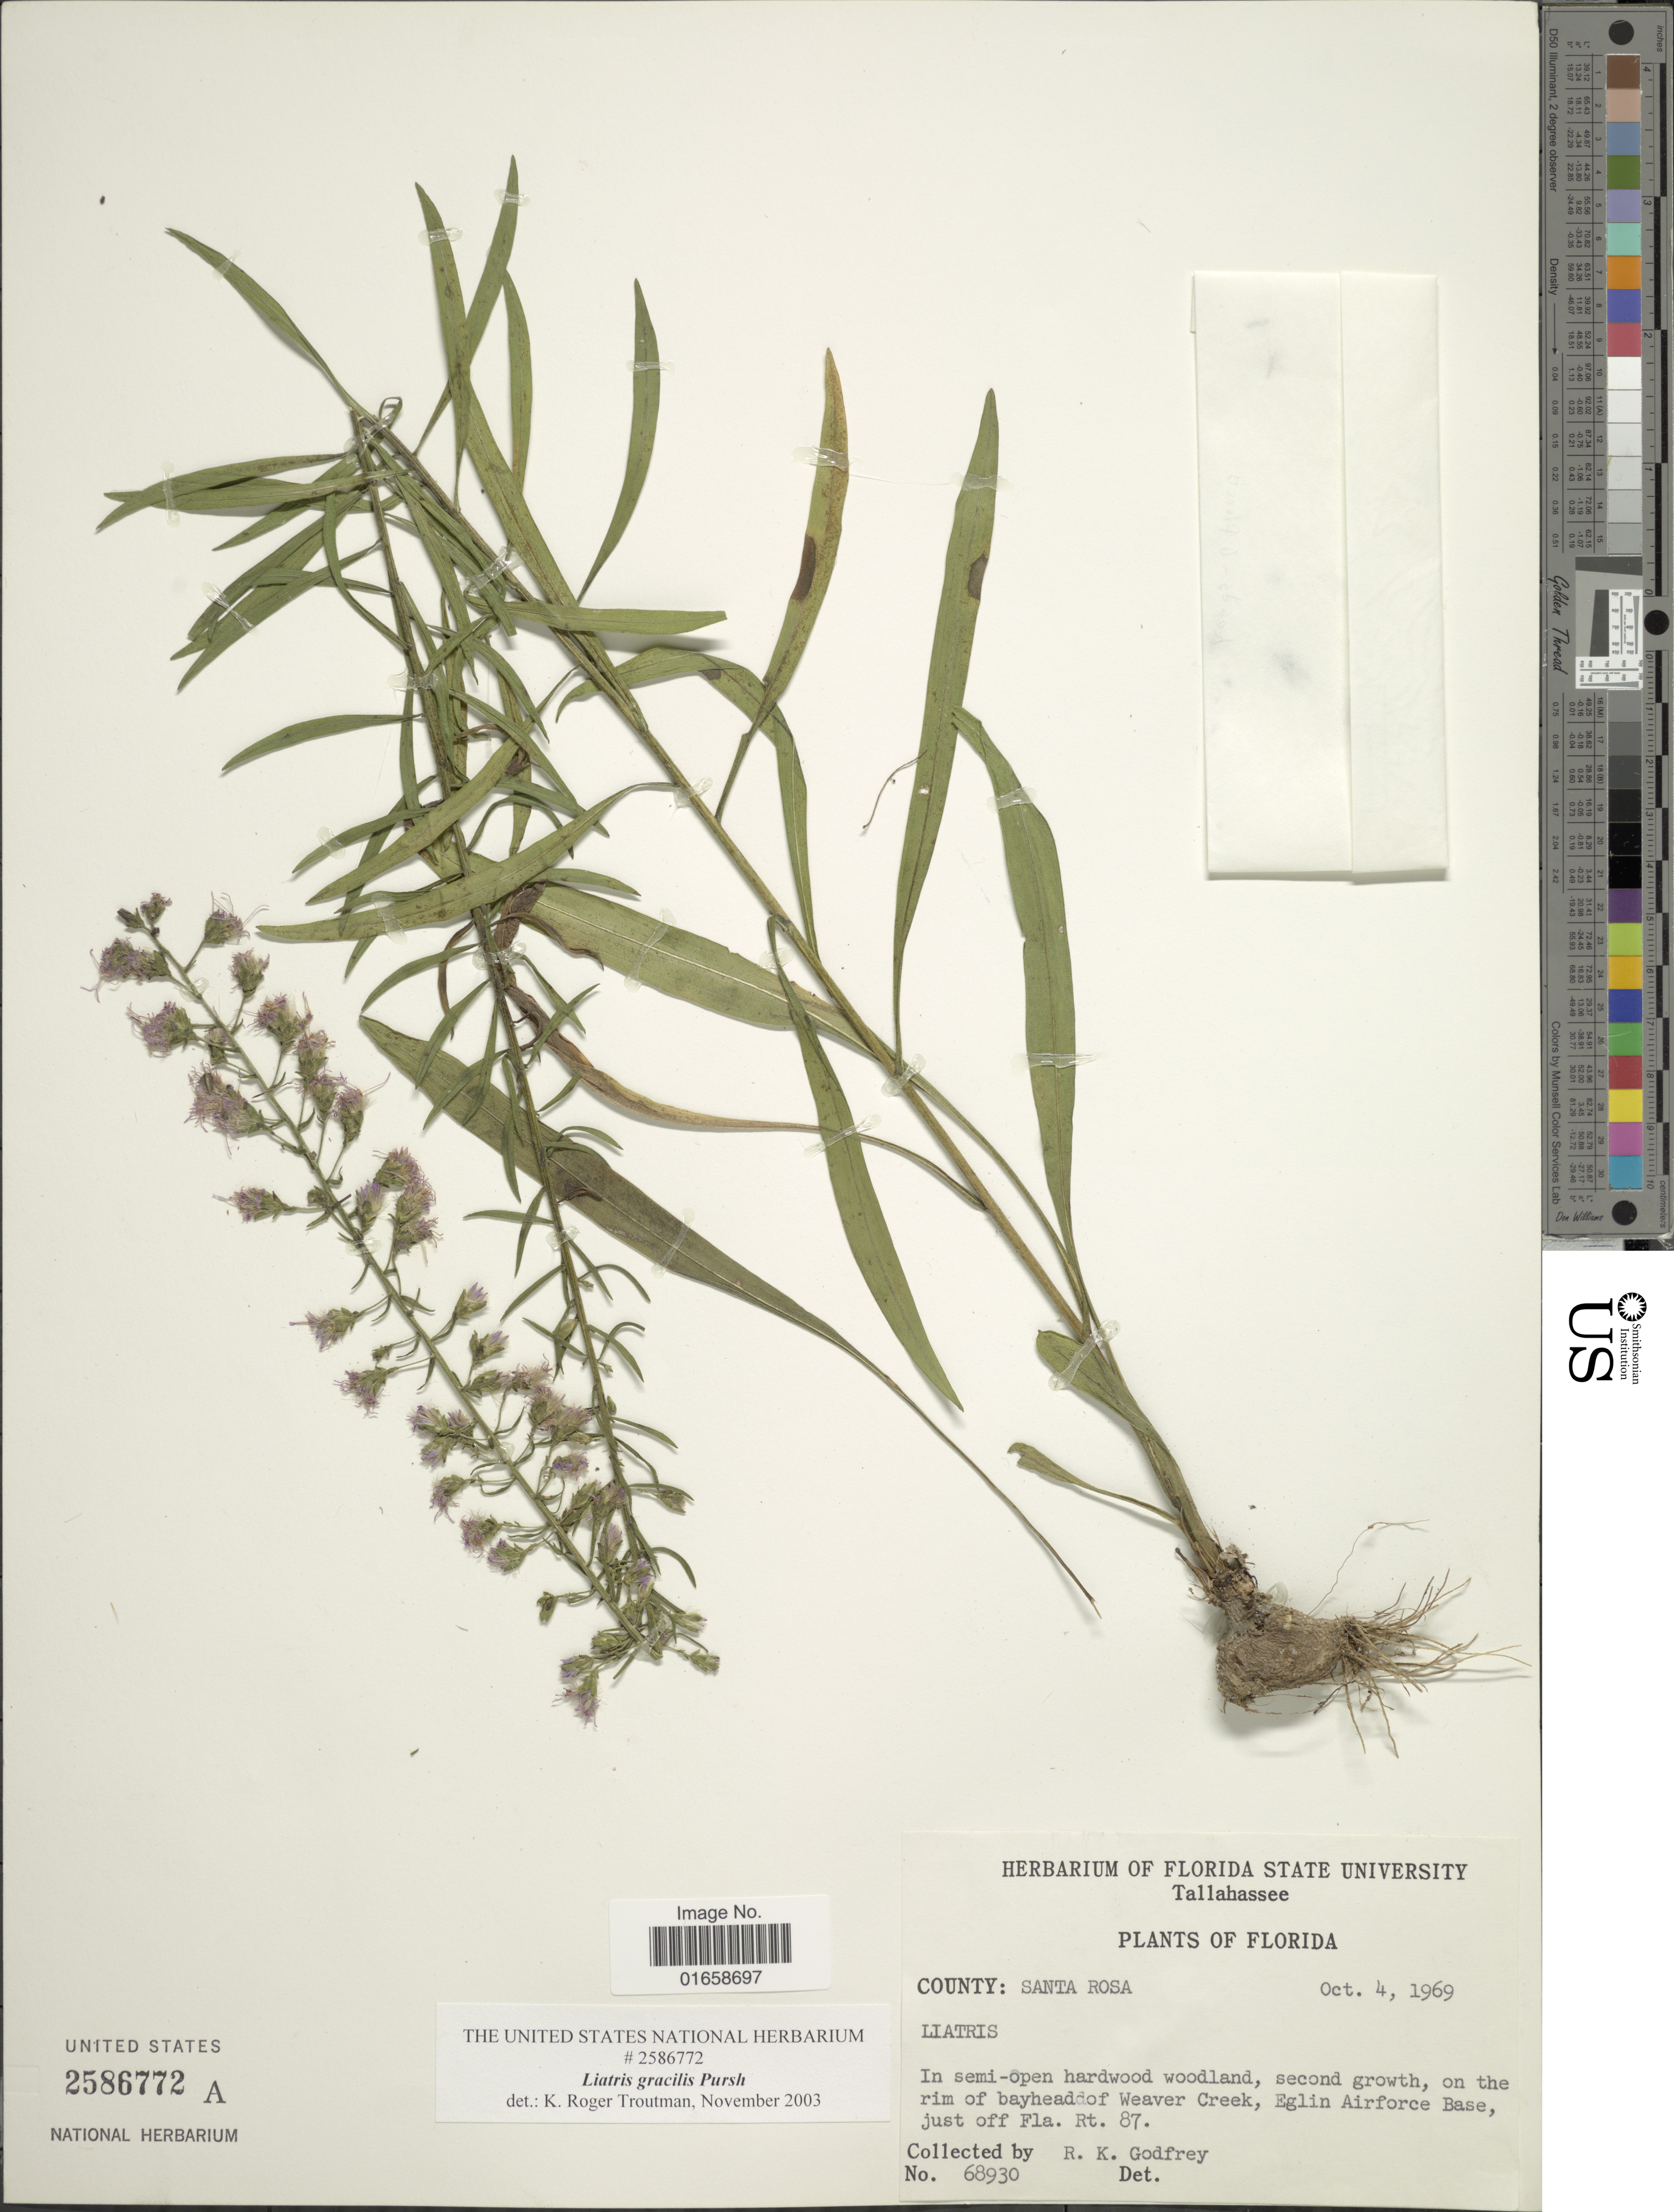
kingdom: Plantae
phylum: Tracheophyta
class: Magnoliopsida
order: Asterales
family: Asteraceae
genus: Liatris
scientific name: Liatris gracilis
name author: Pursh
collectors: R. K. Godfrey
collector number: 68930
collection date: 1969-10-04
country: United States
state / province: Florida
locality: Tallahassee, County: Santa Rosa, In semi-open hardwood woodland, second growth, on the rim of bayheaddof Weaver Creek, Eglin Airforce Base, just off. FLa. Rt. 87.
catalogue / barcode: US 2586772A